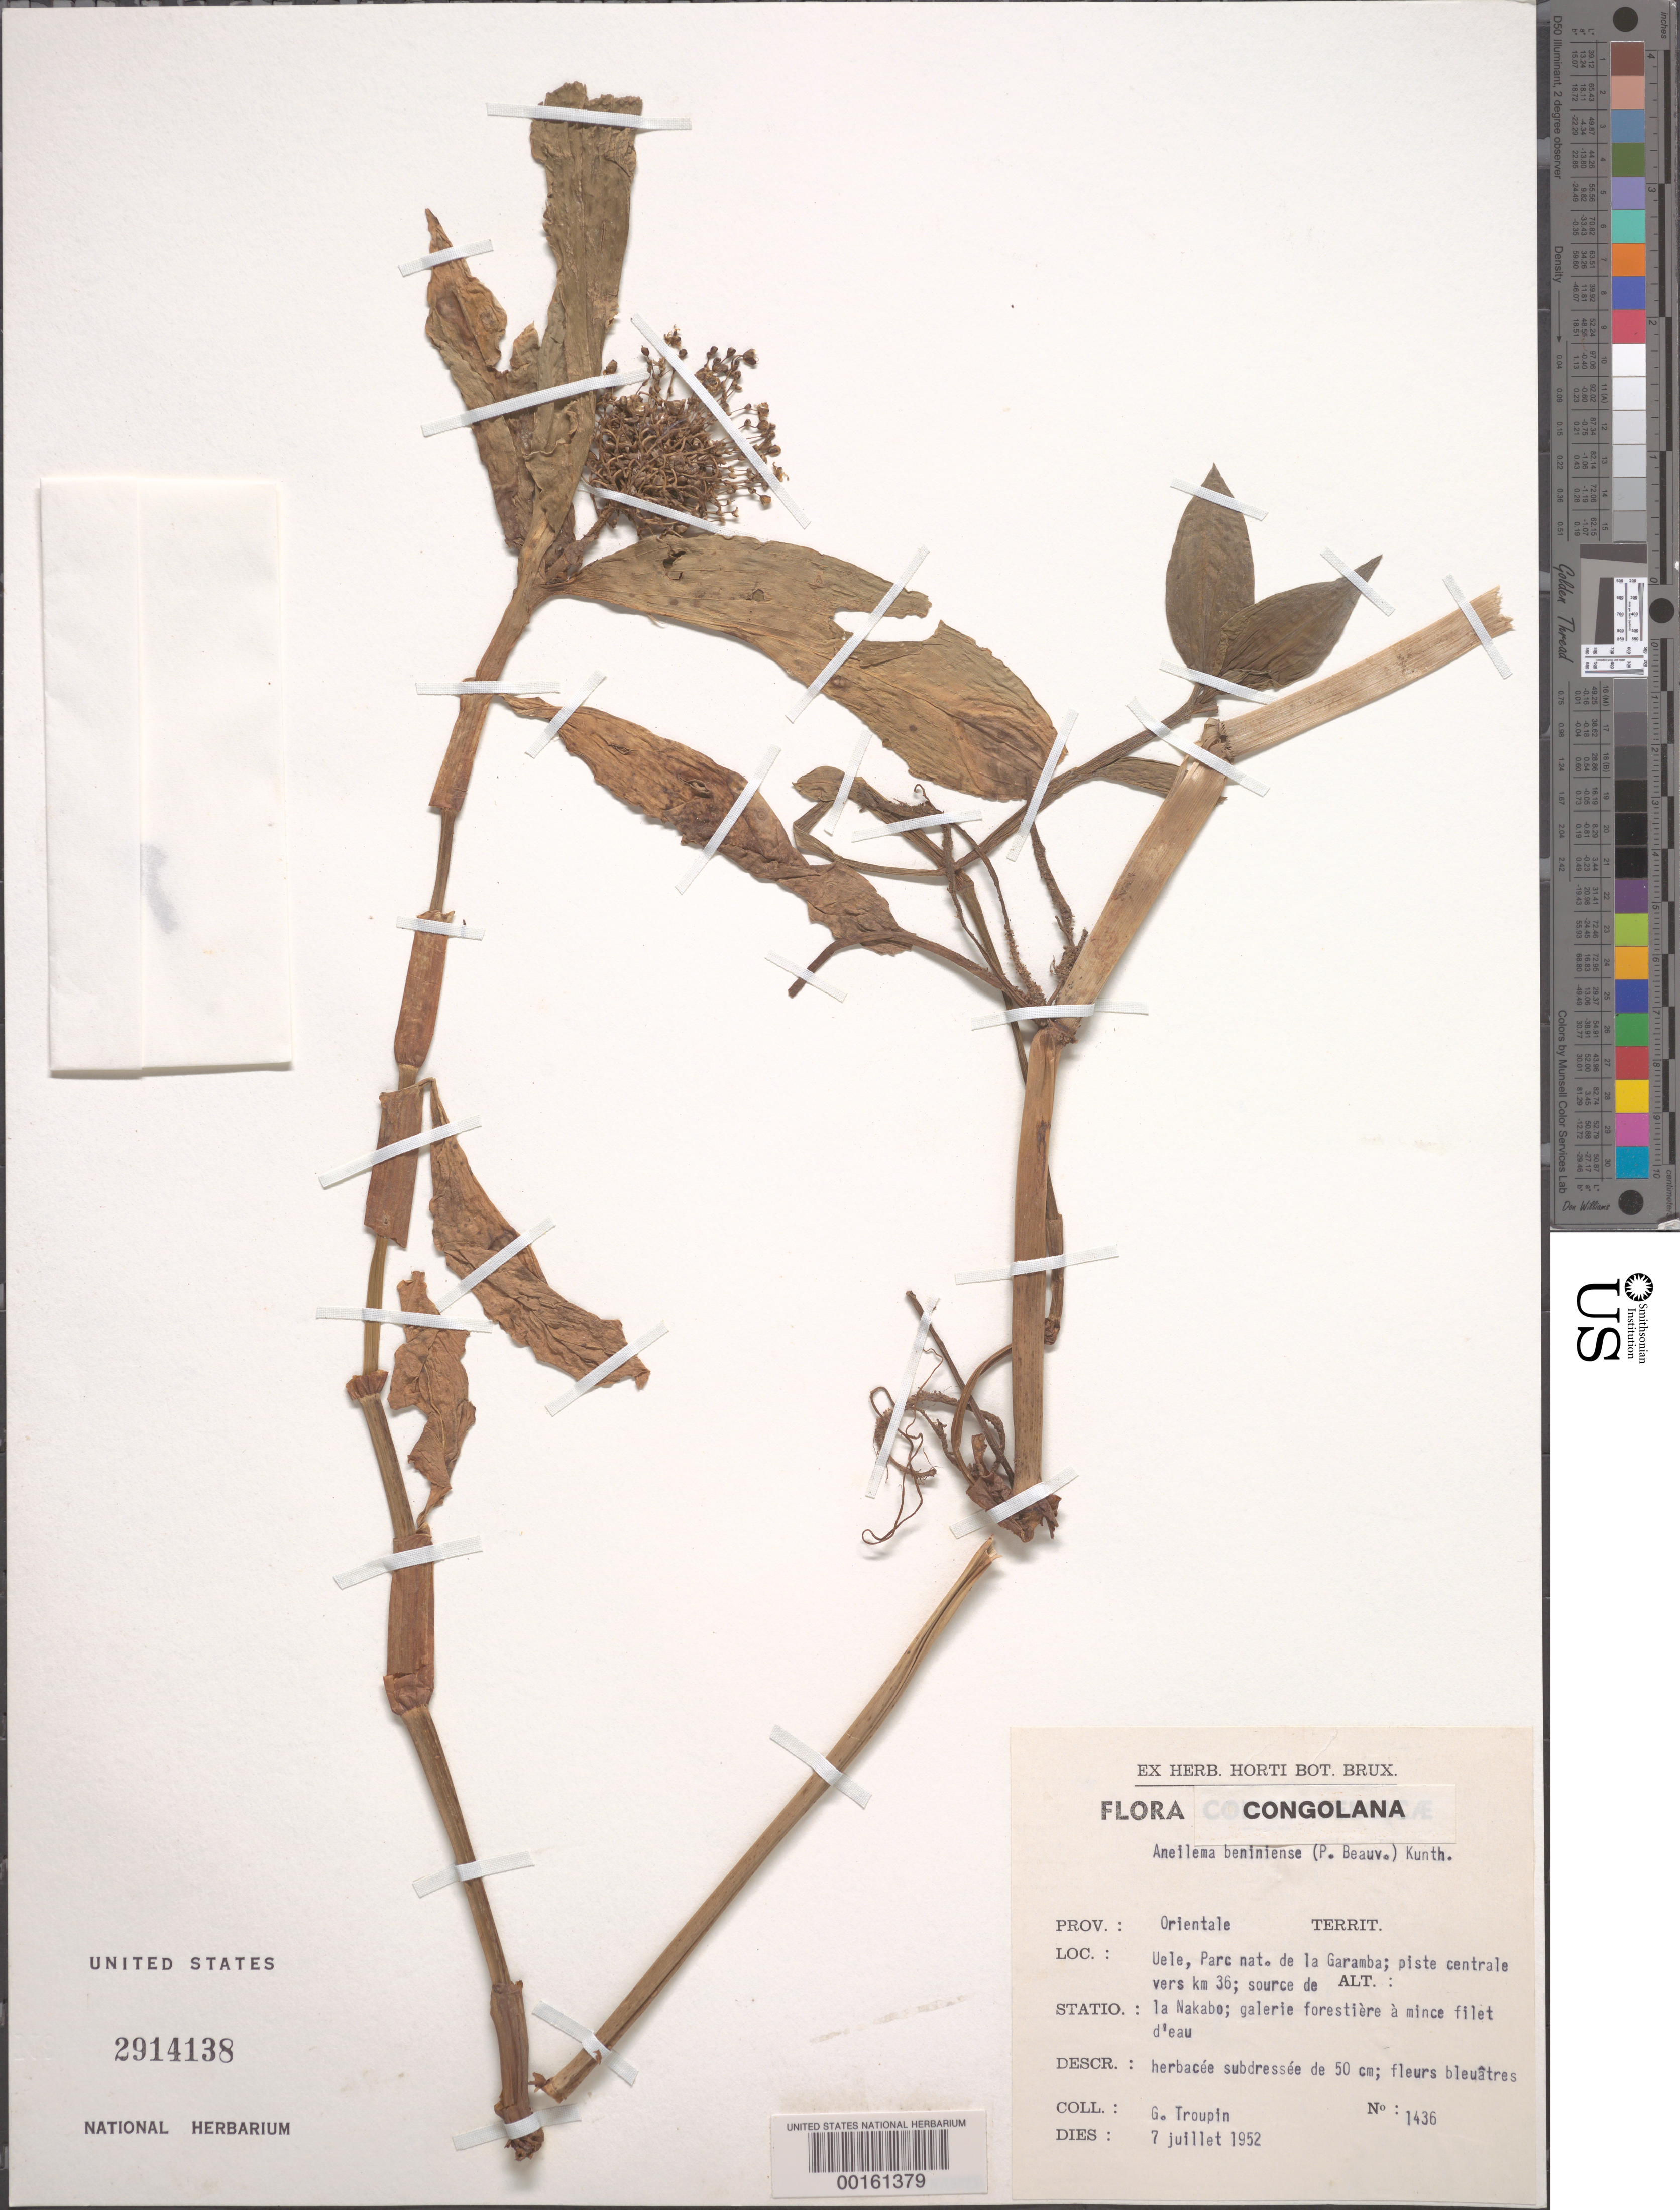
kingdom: Plantae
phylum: Tracheophyta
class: Liliopsida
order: Commelinales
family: Commelinaceae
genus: Aneilema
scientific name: Aneilema beniniense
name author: (P. Beauv.) Kunth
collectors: G. Troupin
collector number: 1436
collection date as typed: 07 Jul 1952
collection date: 1952-07-07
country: Congo, Democratic Republic of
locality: Uele, garamba national park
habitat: Gallery forest, moist soil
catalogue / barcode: US 2914138